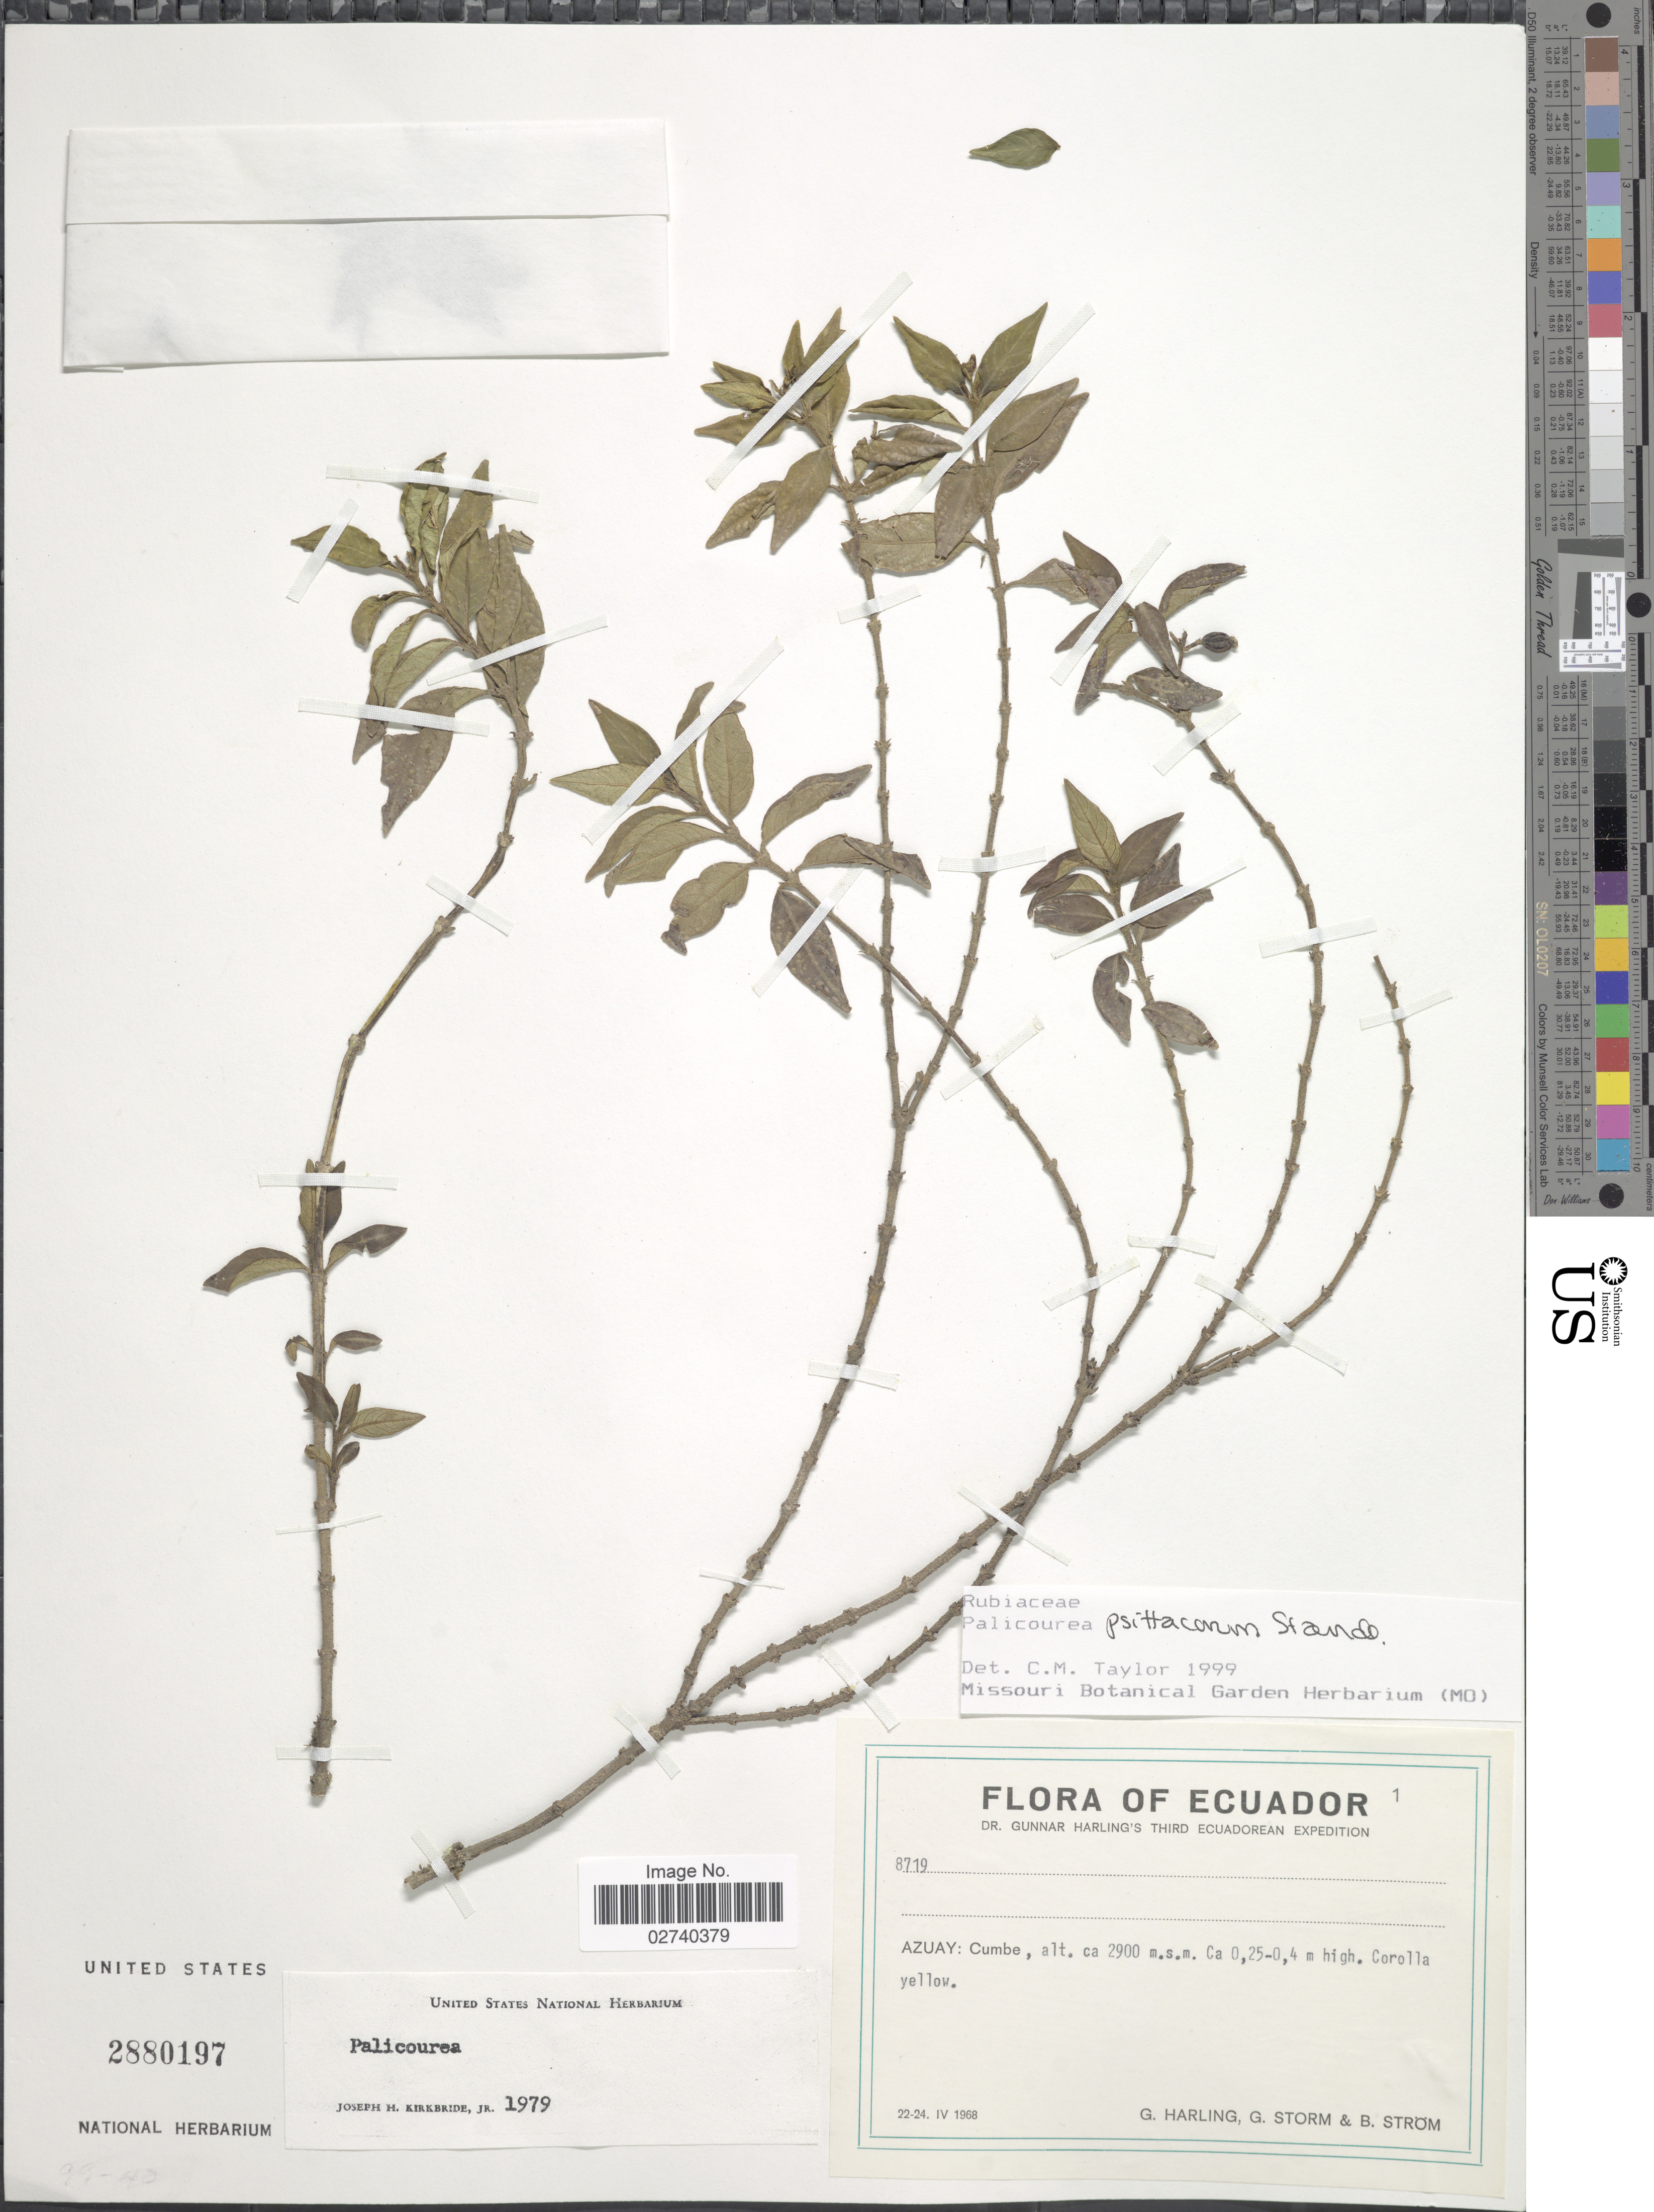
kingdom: Plantae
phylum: Tracheophyta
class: Magnoliopsida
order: Gentianales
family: Rubiaceae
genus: Palicourea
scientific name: Palicourea psittacorum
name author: Standl.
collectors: G. Harling, G. Storm & B. Ström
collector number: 8719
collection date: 1968-04-22/1968-04-24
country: Ecuador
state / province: Azuay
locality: Cumbe.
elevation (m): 2900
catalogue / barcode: US 2880197